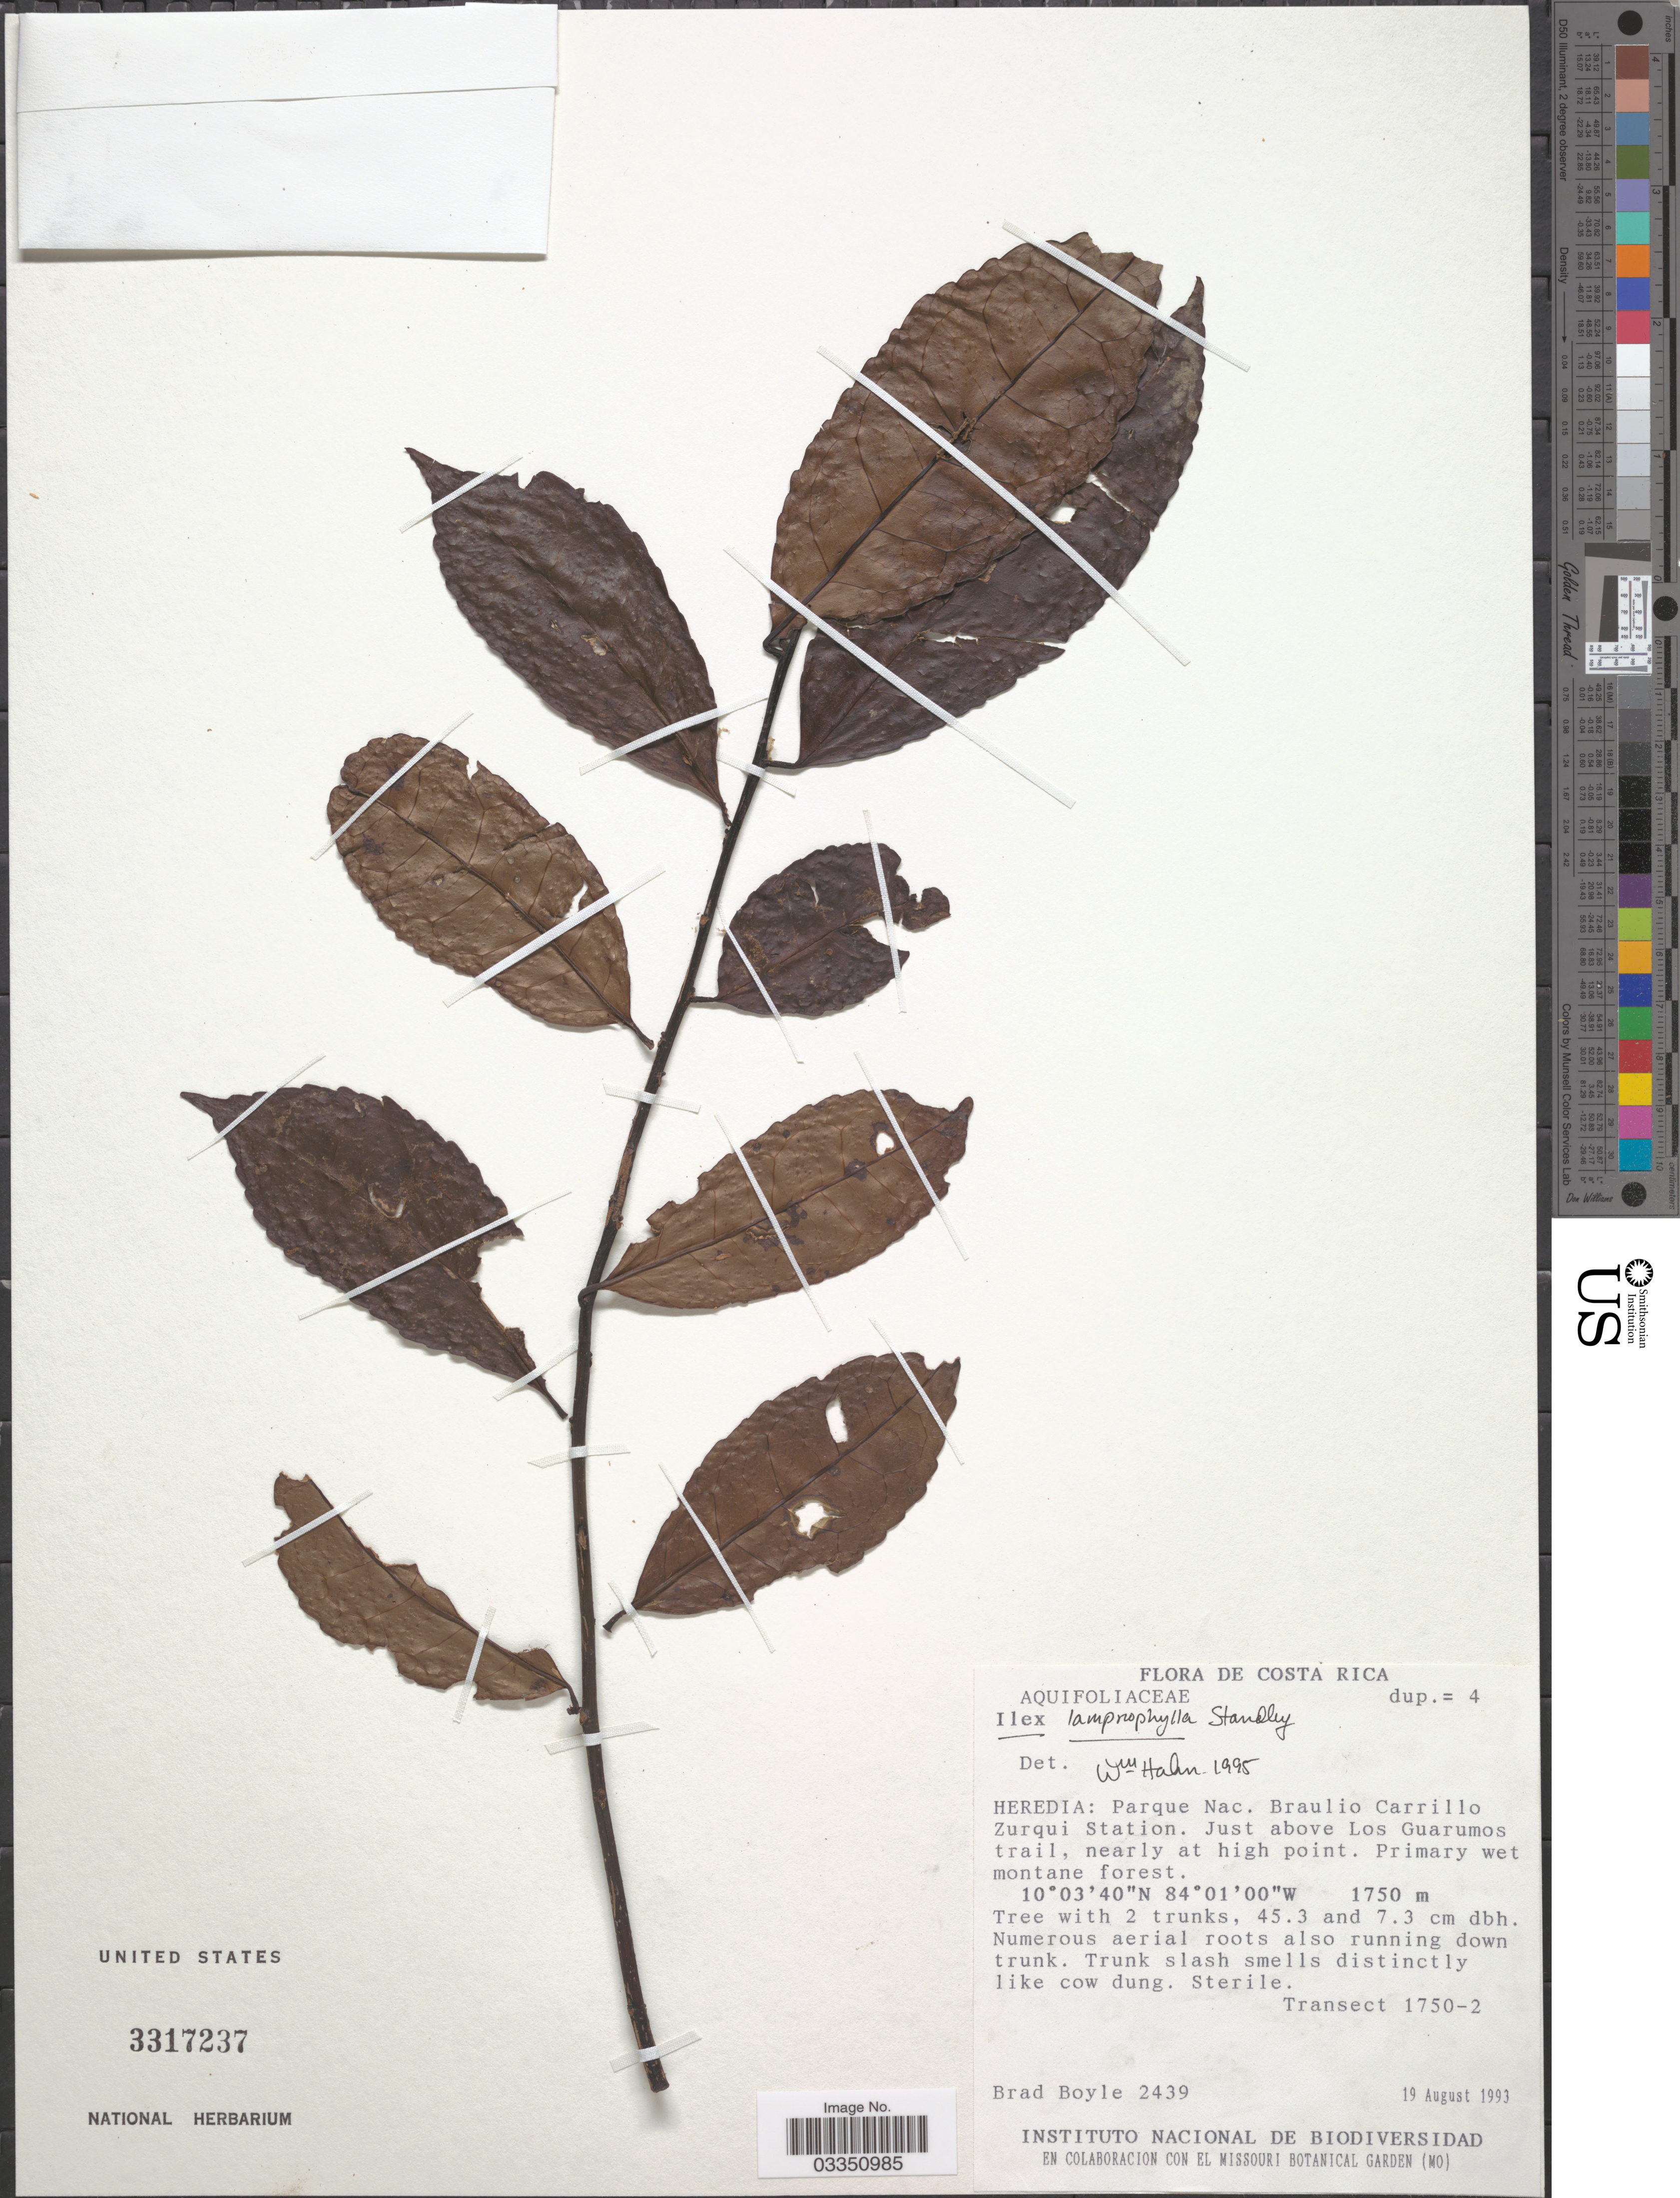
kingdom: Plantae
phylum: Tracheophyta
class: Magnoliopsida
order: Aquifoliales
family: Aquifoliaceae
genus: Ilex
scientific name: Ilex lamprophylla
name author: Standl.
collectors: B. Boyle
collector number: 2439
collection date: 1993-08-19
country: Costa Rica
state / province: Heredia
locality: Parque Nac. Braulio Carrillo Zurqui Station. Just above Los Guarumos trail, nearly at high point.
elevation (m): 1750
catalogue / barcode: US 3317237